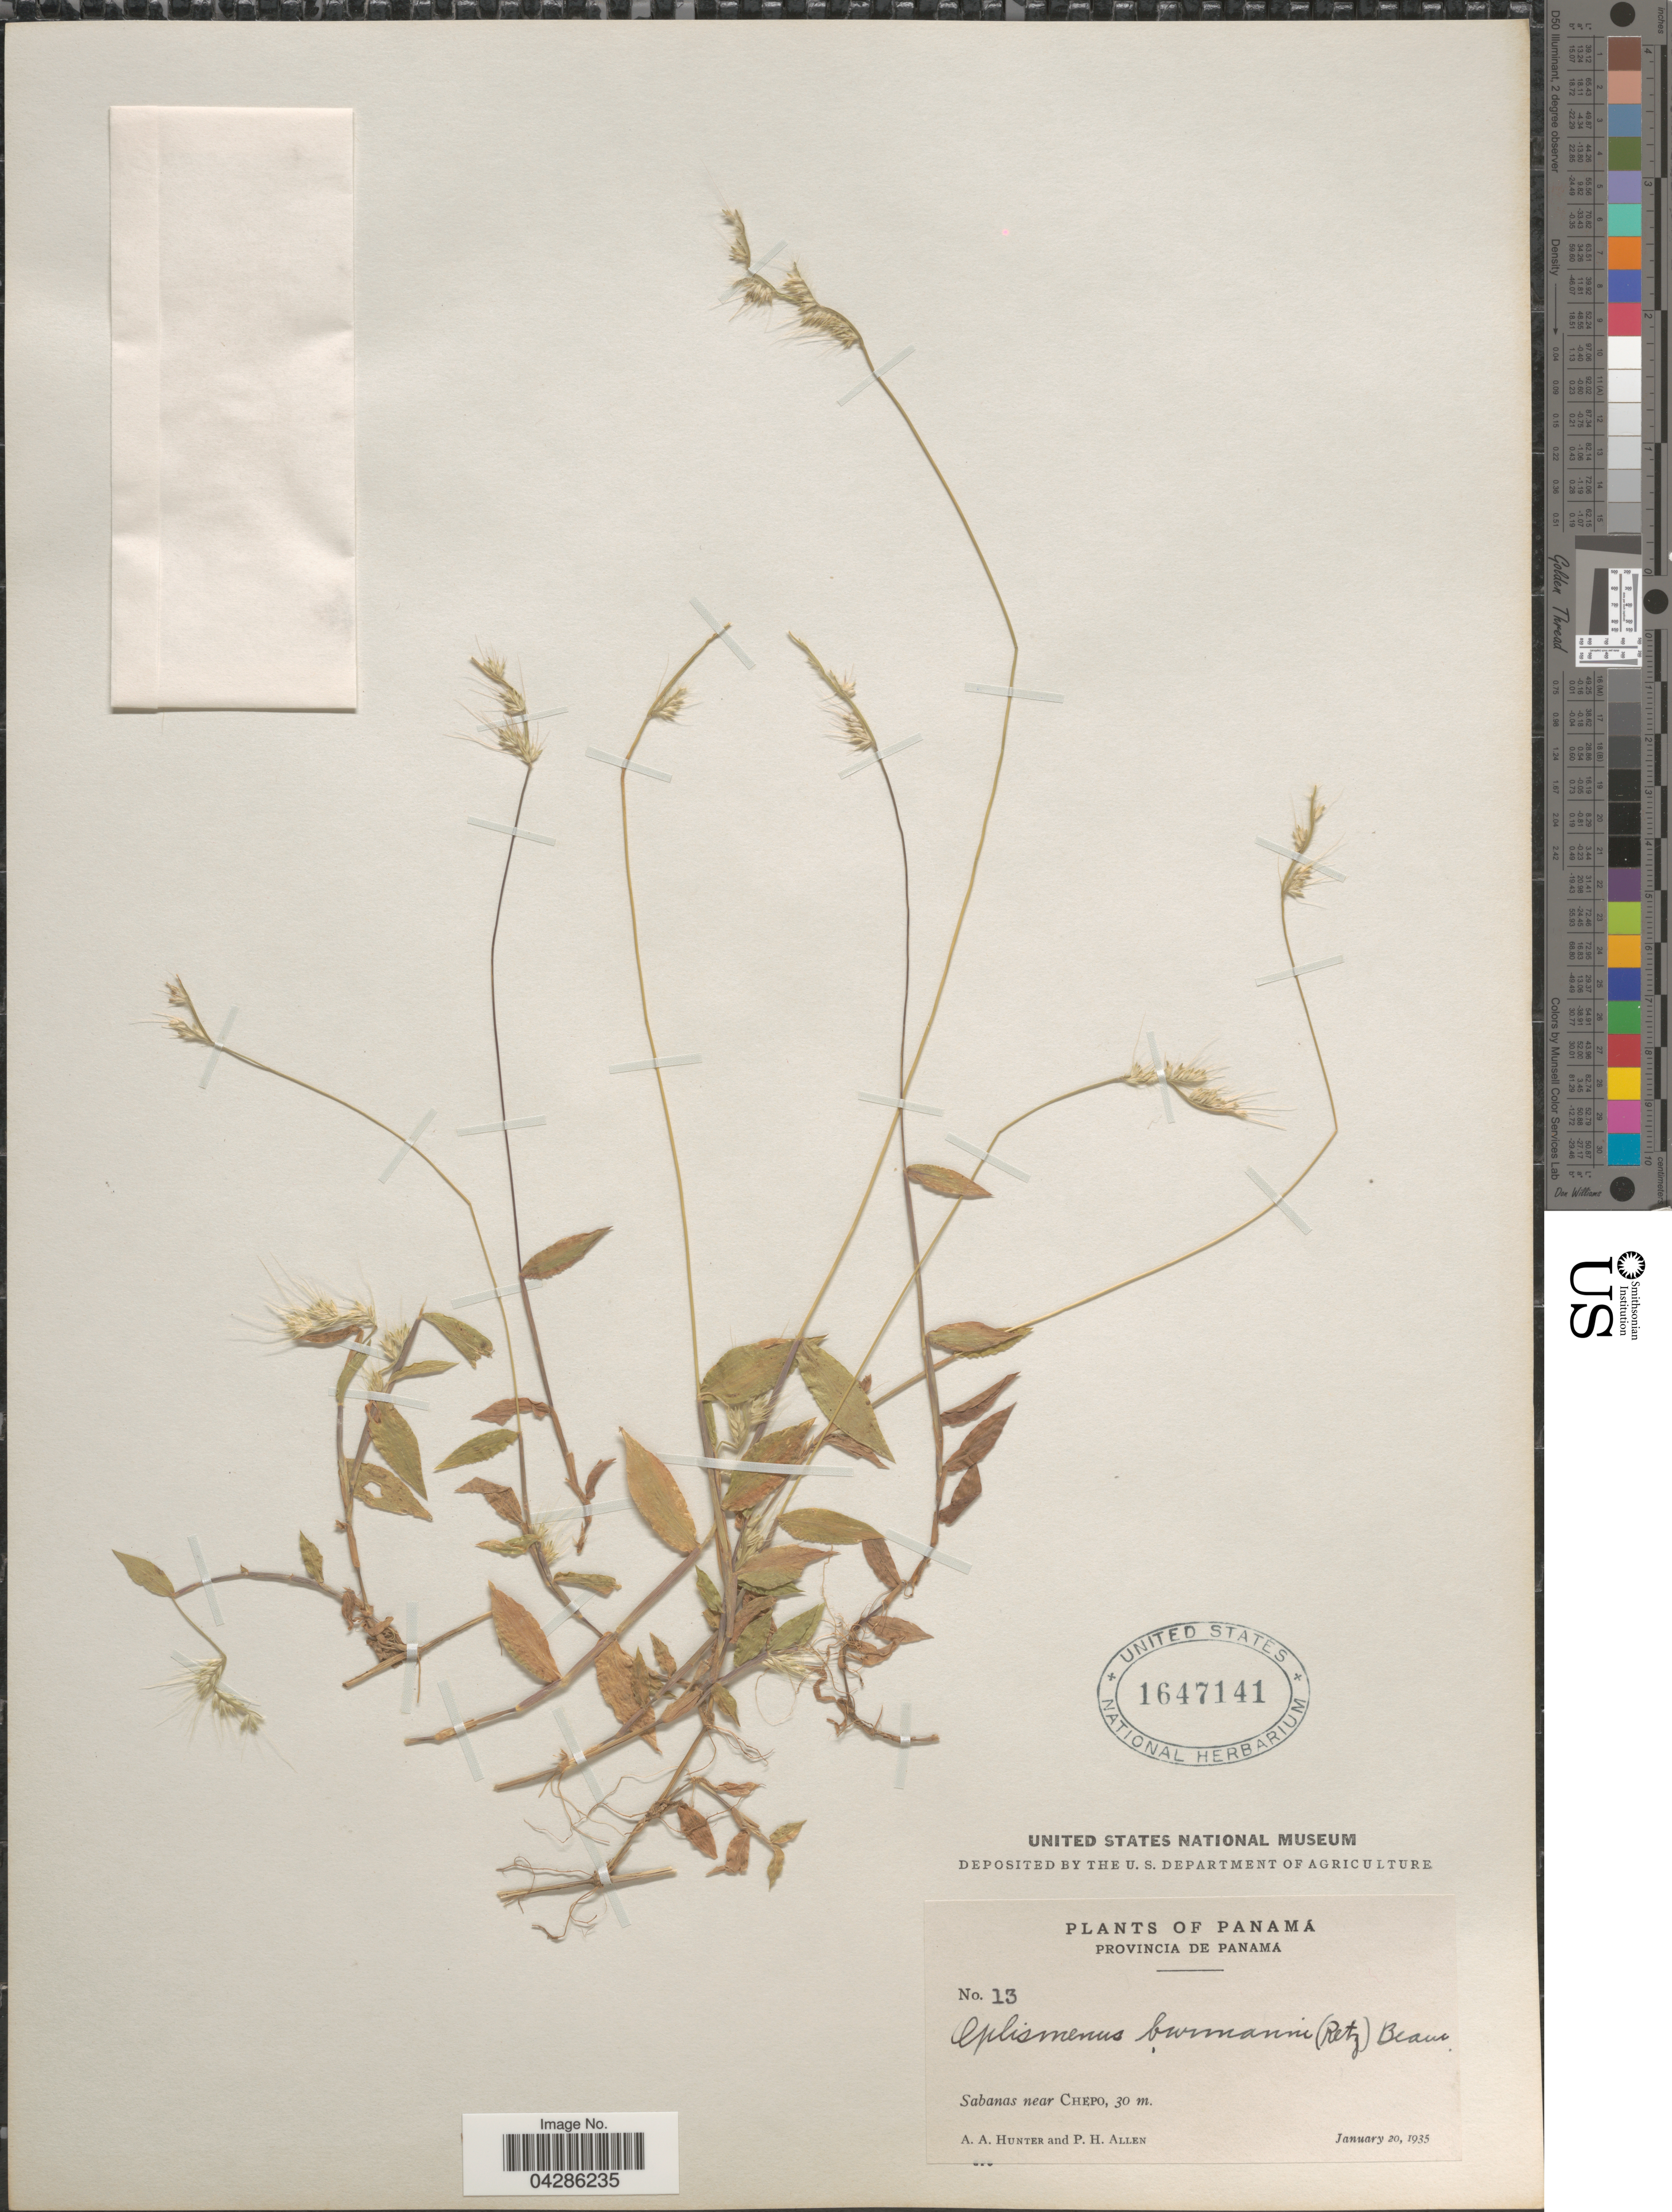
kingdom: Plantae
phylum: Tracheophyta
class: Liliopsida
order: Poales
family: Poaceae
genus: Oplismenus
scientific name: Oplismenus burmannii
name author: (Retz.) P. Beauv.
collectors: A. Hunter & P. H. Allen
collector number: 13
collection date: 1935-01-20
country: Panama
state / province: Panamá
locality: Sabanas near Chepo.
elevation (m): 30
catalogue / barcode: US 1647141